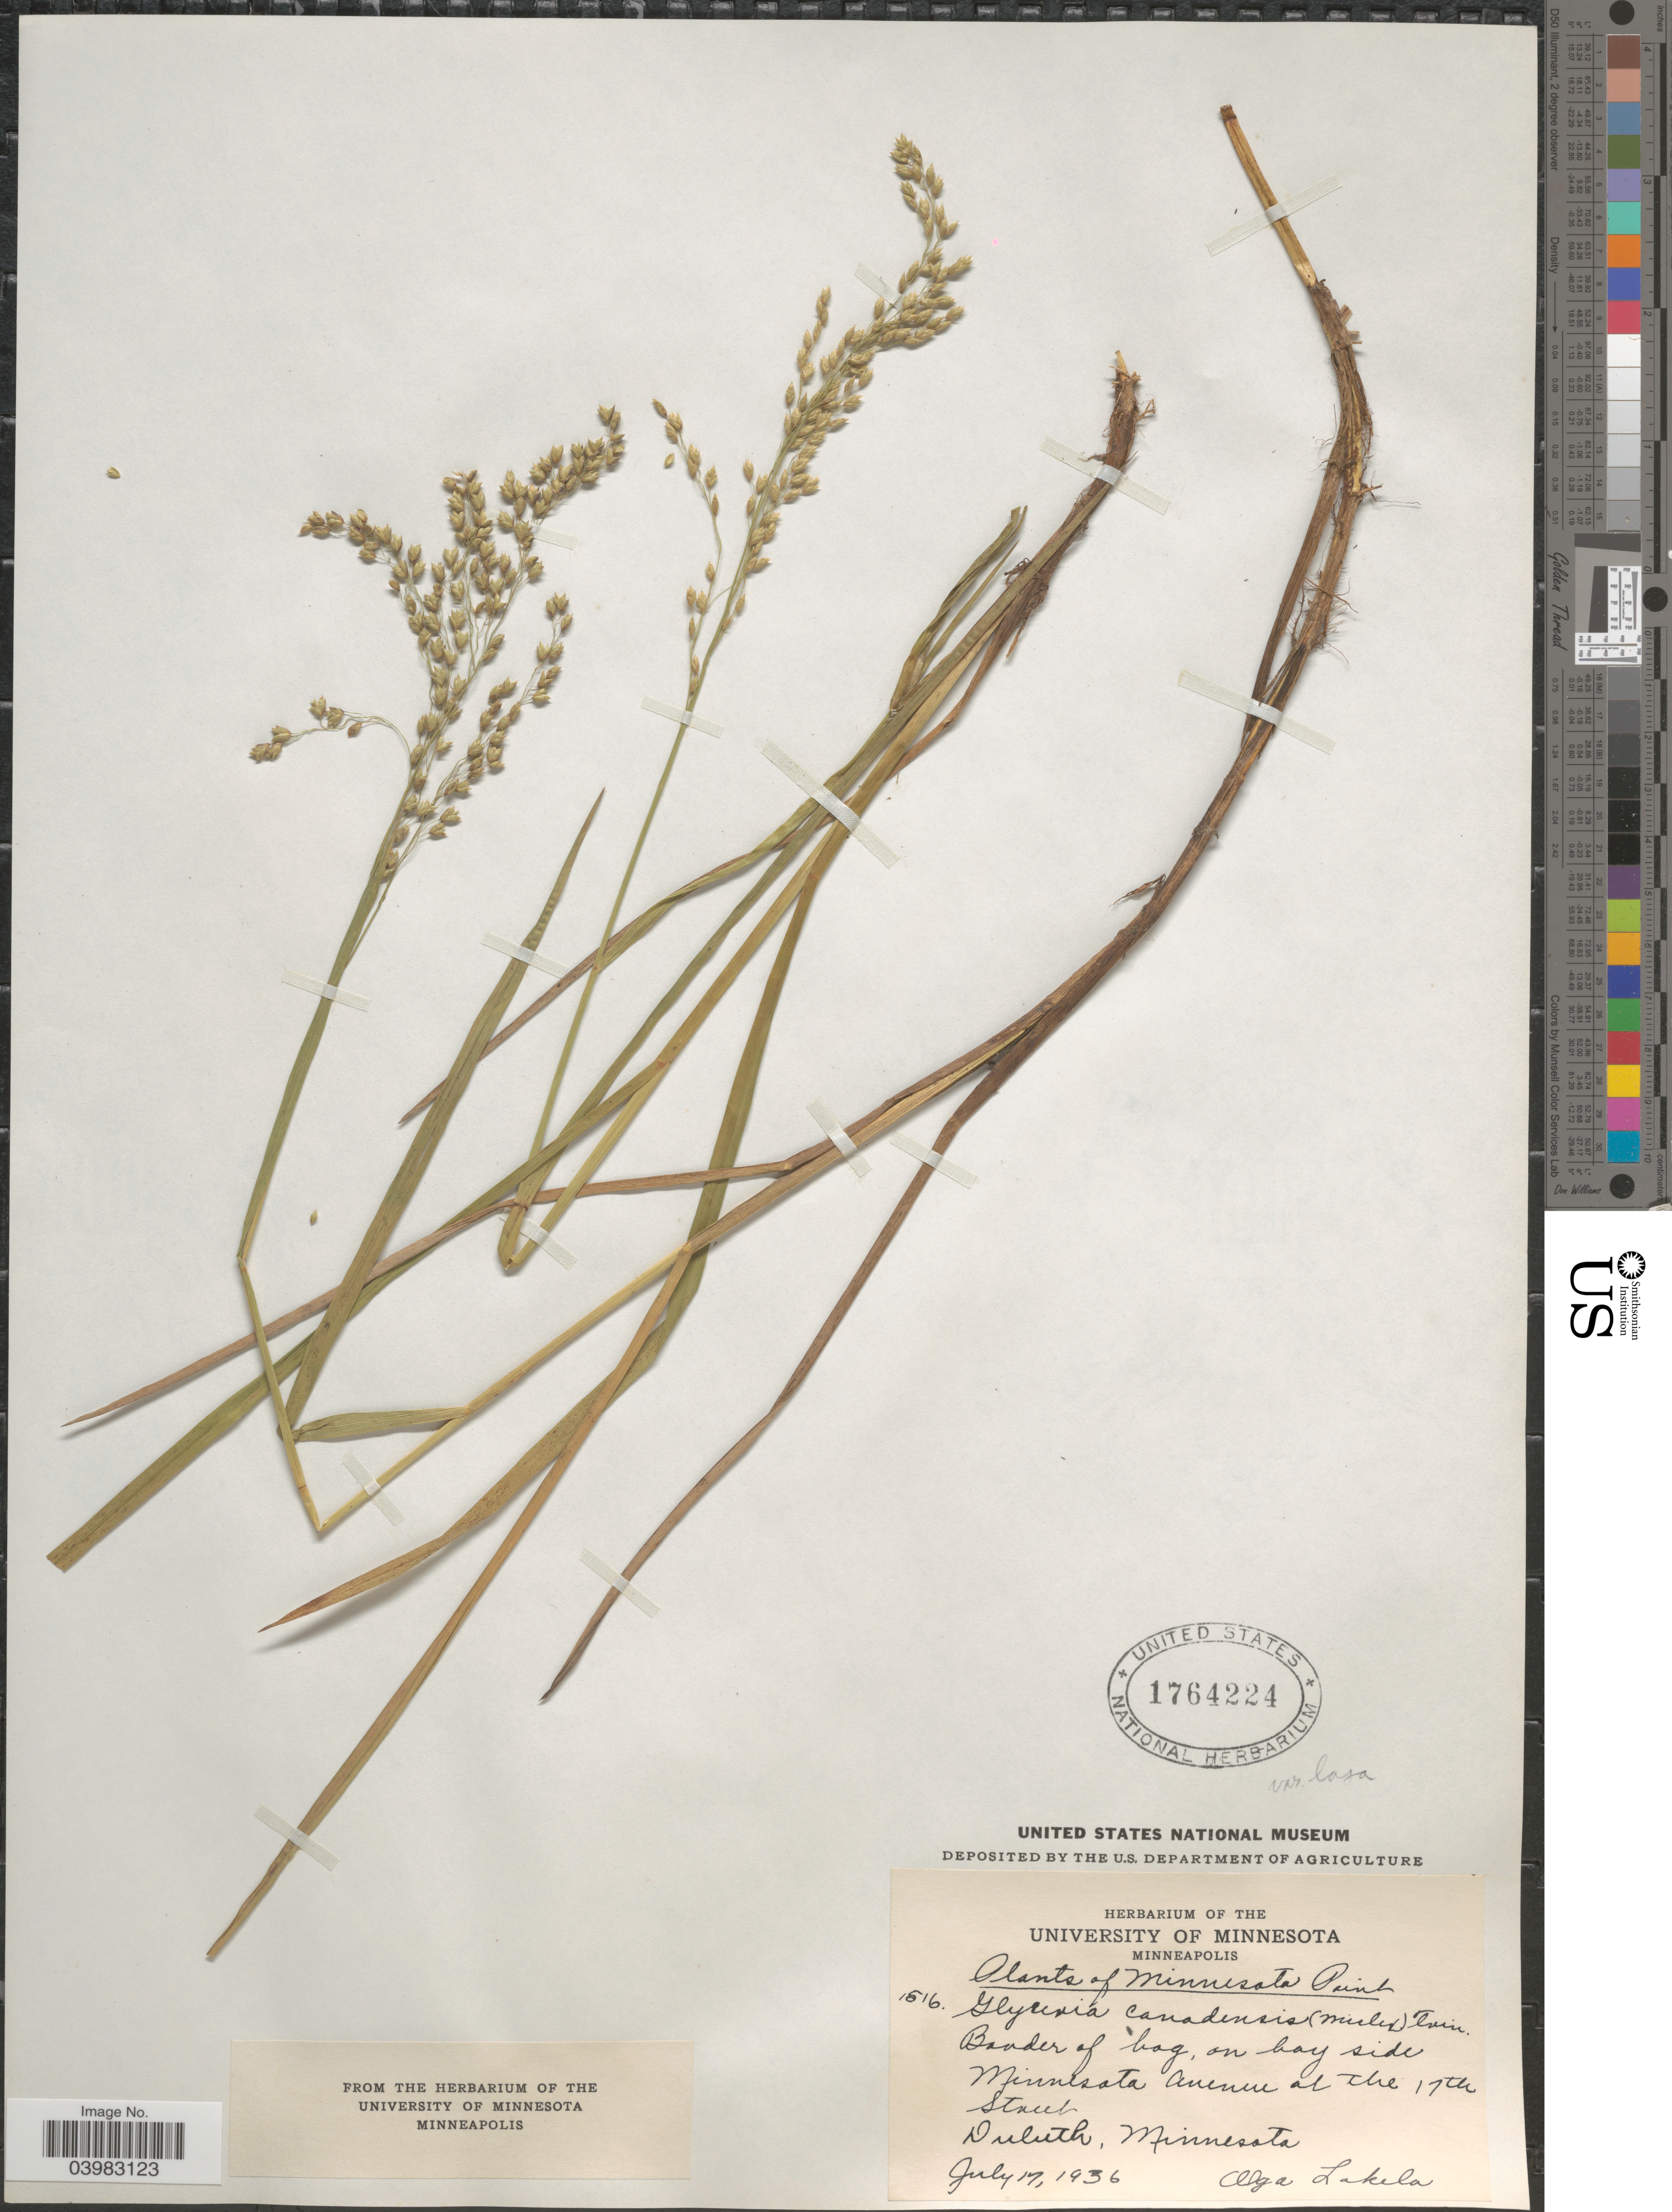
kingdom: Plantae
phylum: Tracheophyta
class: Liliopsida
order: Poales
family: Poaceae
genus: Glyceria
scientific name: Glyceria canadensis var. laxa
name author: (Scribn.) Hitchc.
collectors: O. K. Lakela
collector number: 1516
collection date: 1936-07-17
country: United States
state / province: Minnesota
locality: Minnesota Point. Border of bog, on bay side Minnesota Avenue at the 17th Street. Duluth.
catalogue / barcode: US 1764224